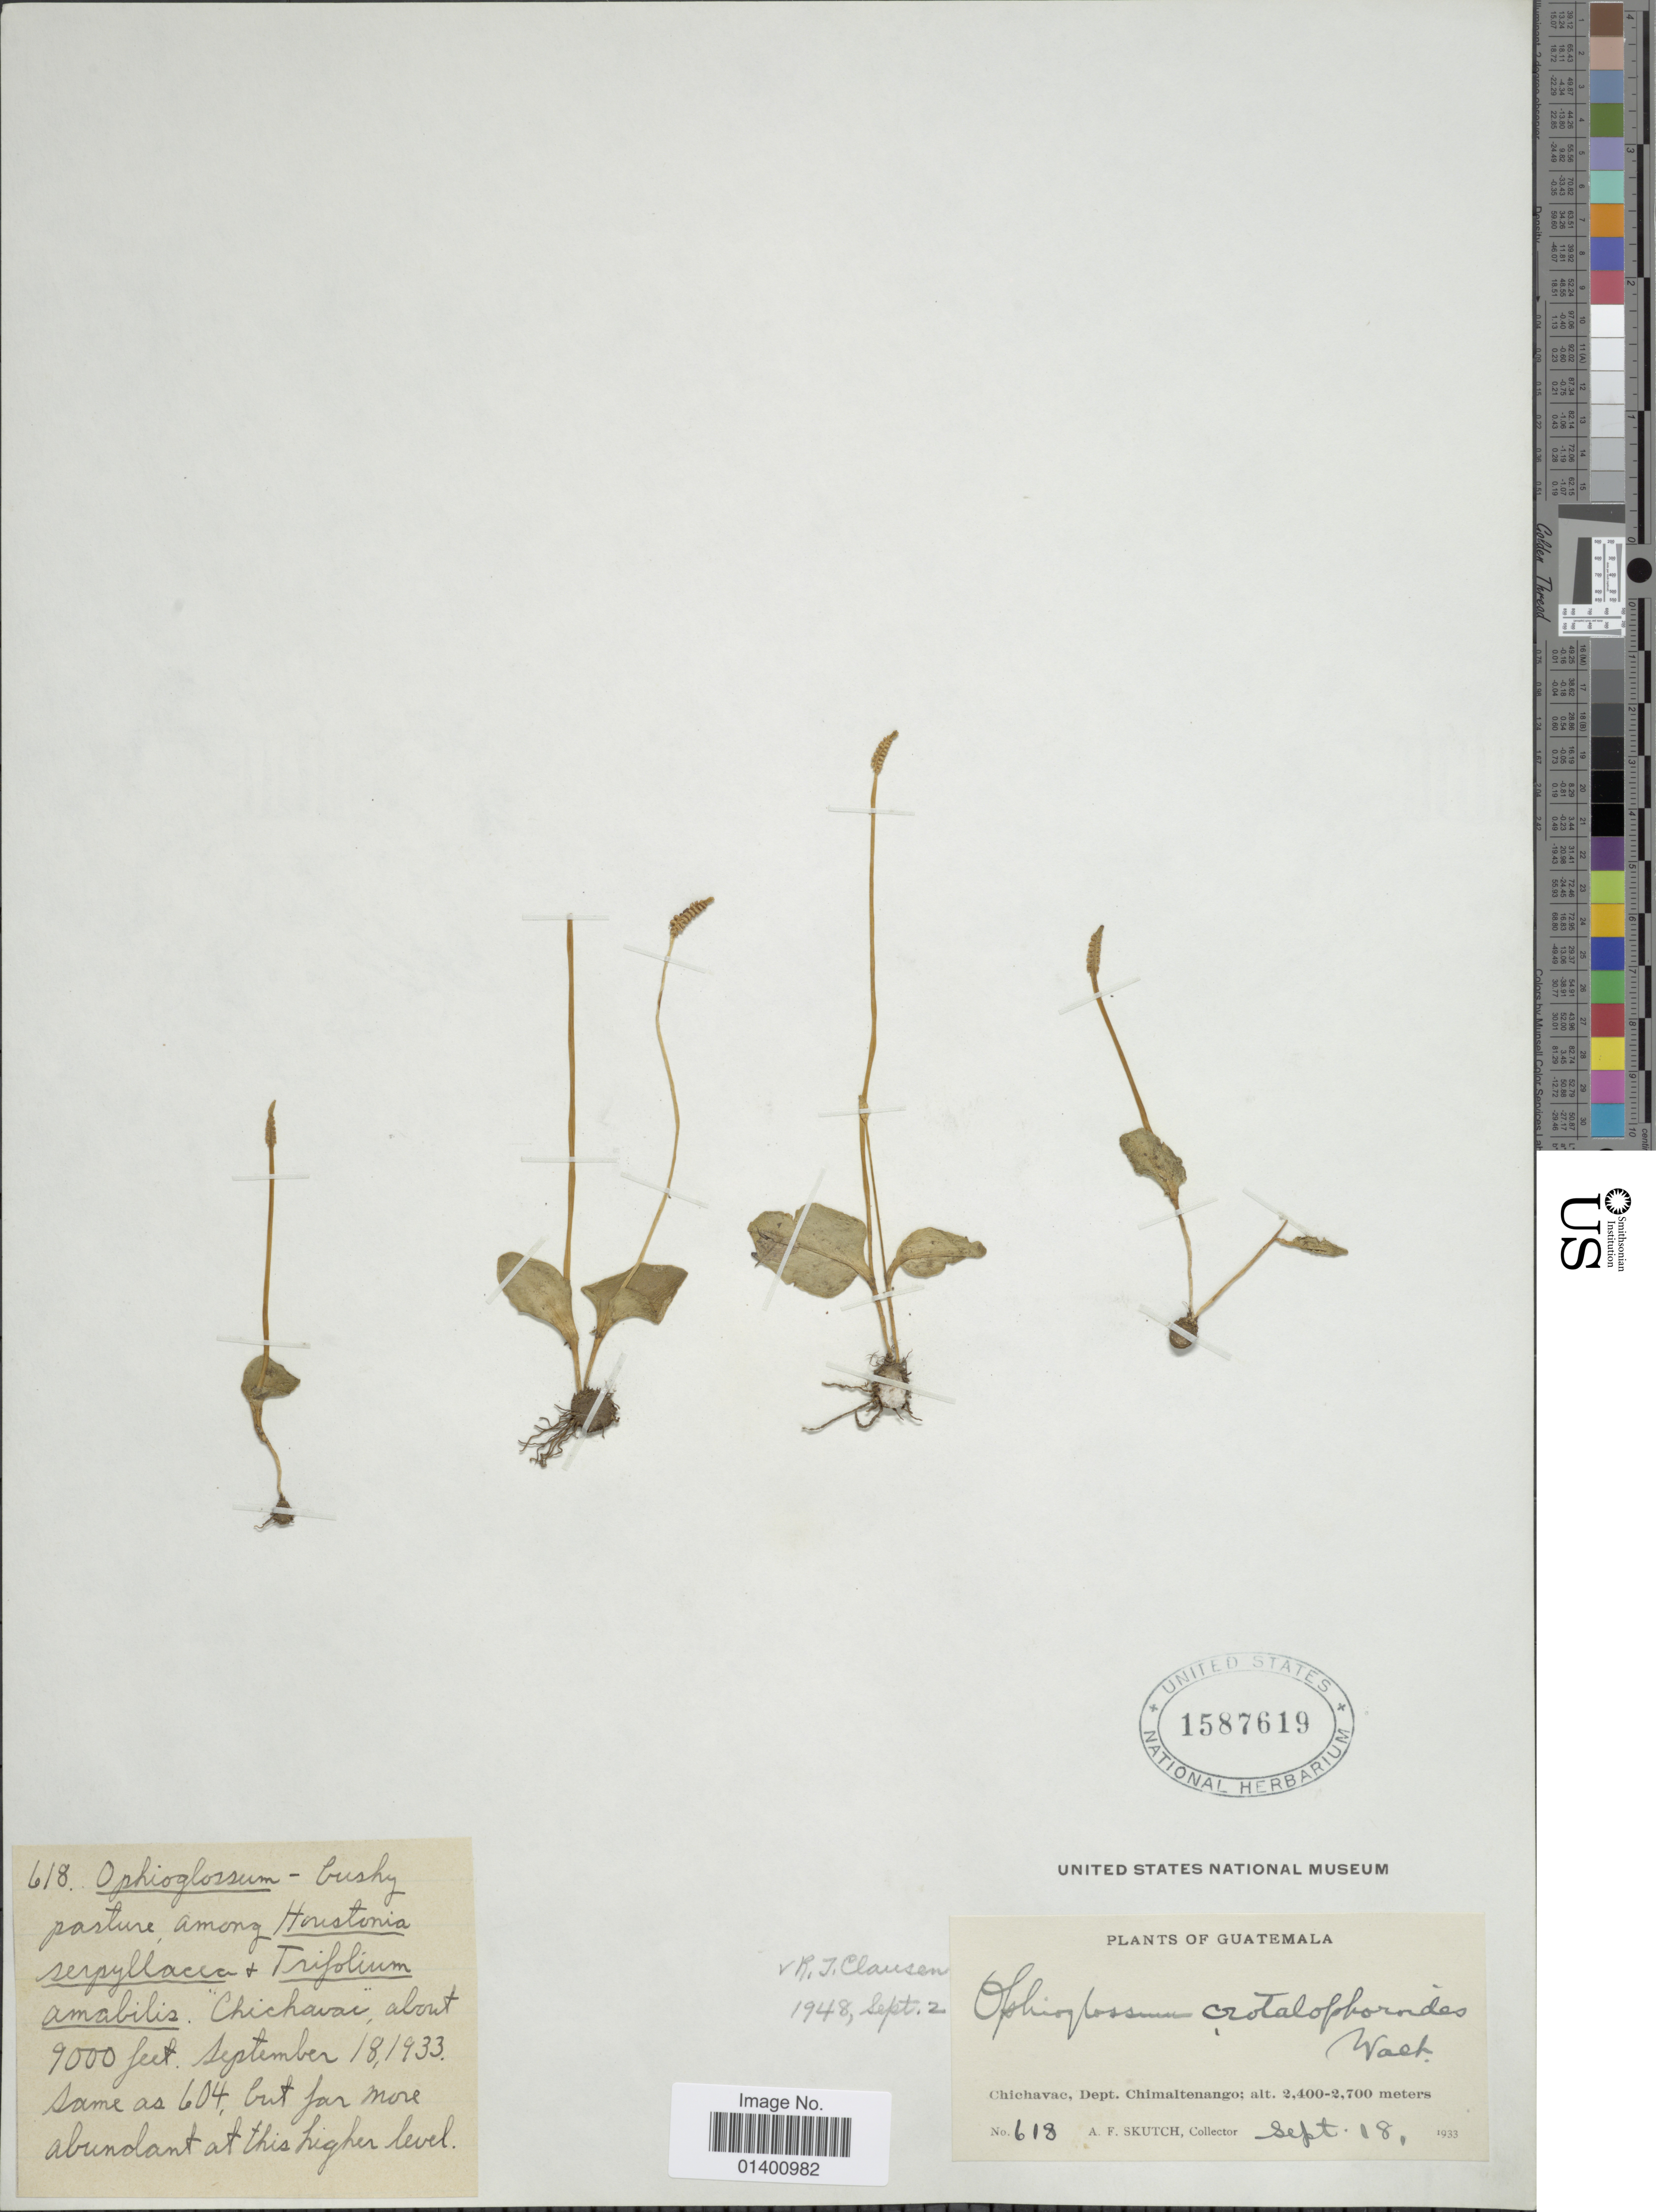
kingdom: Plantae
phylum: Tracheophyta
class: Polypodiopsida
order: Ophioglossales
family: Ophioglossaceae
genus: Ophioglossum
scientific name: Ophioglossum crotalophoroides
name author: Walter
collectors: A. F. Skutch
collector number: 618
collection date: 1933-09-18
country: Guatemala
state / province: Chimaltenango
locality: Chichavac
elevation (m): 2400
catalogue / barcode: US 1587619